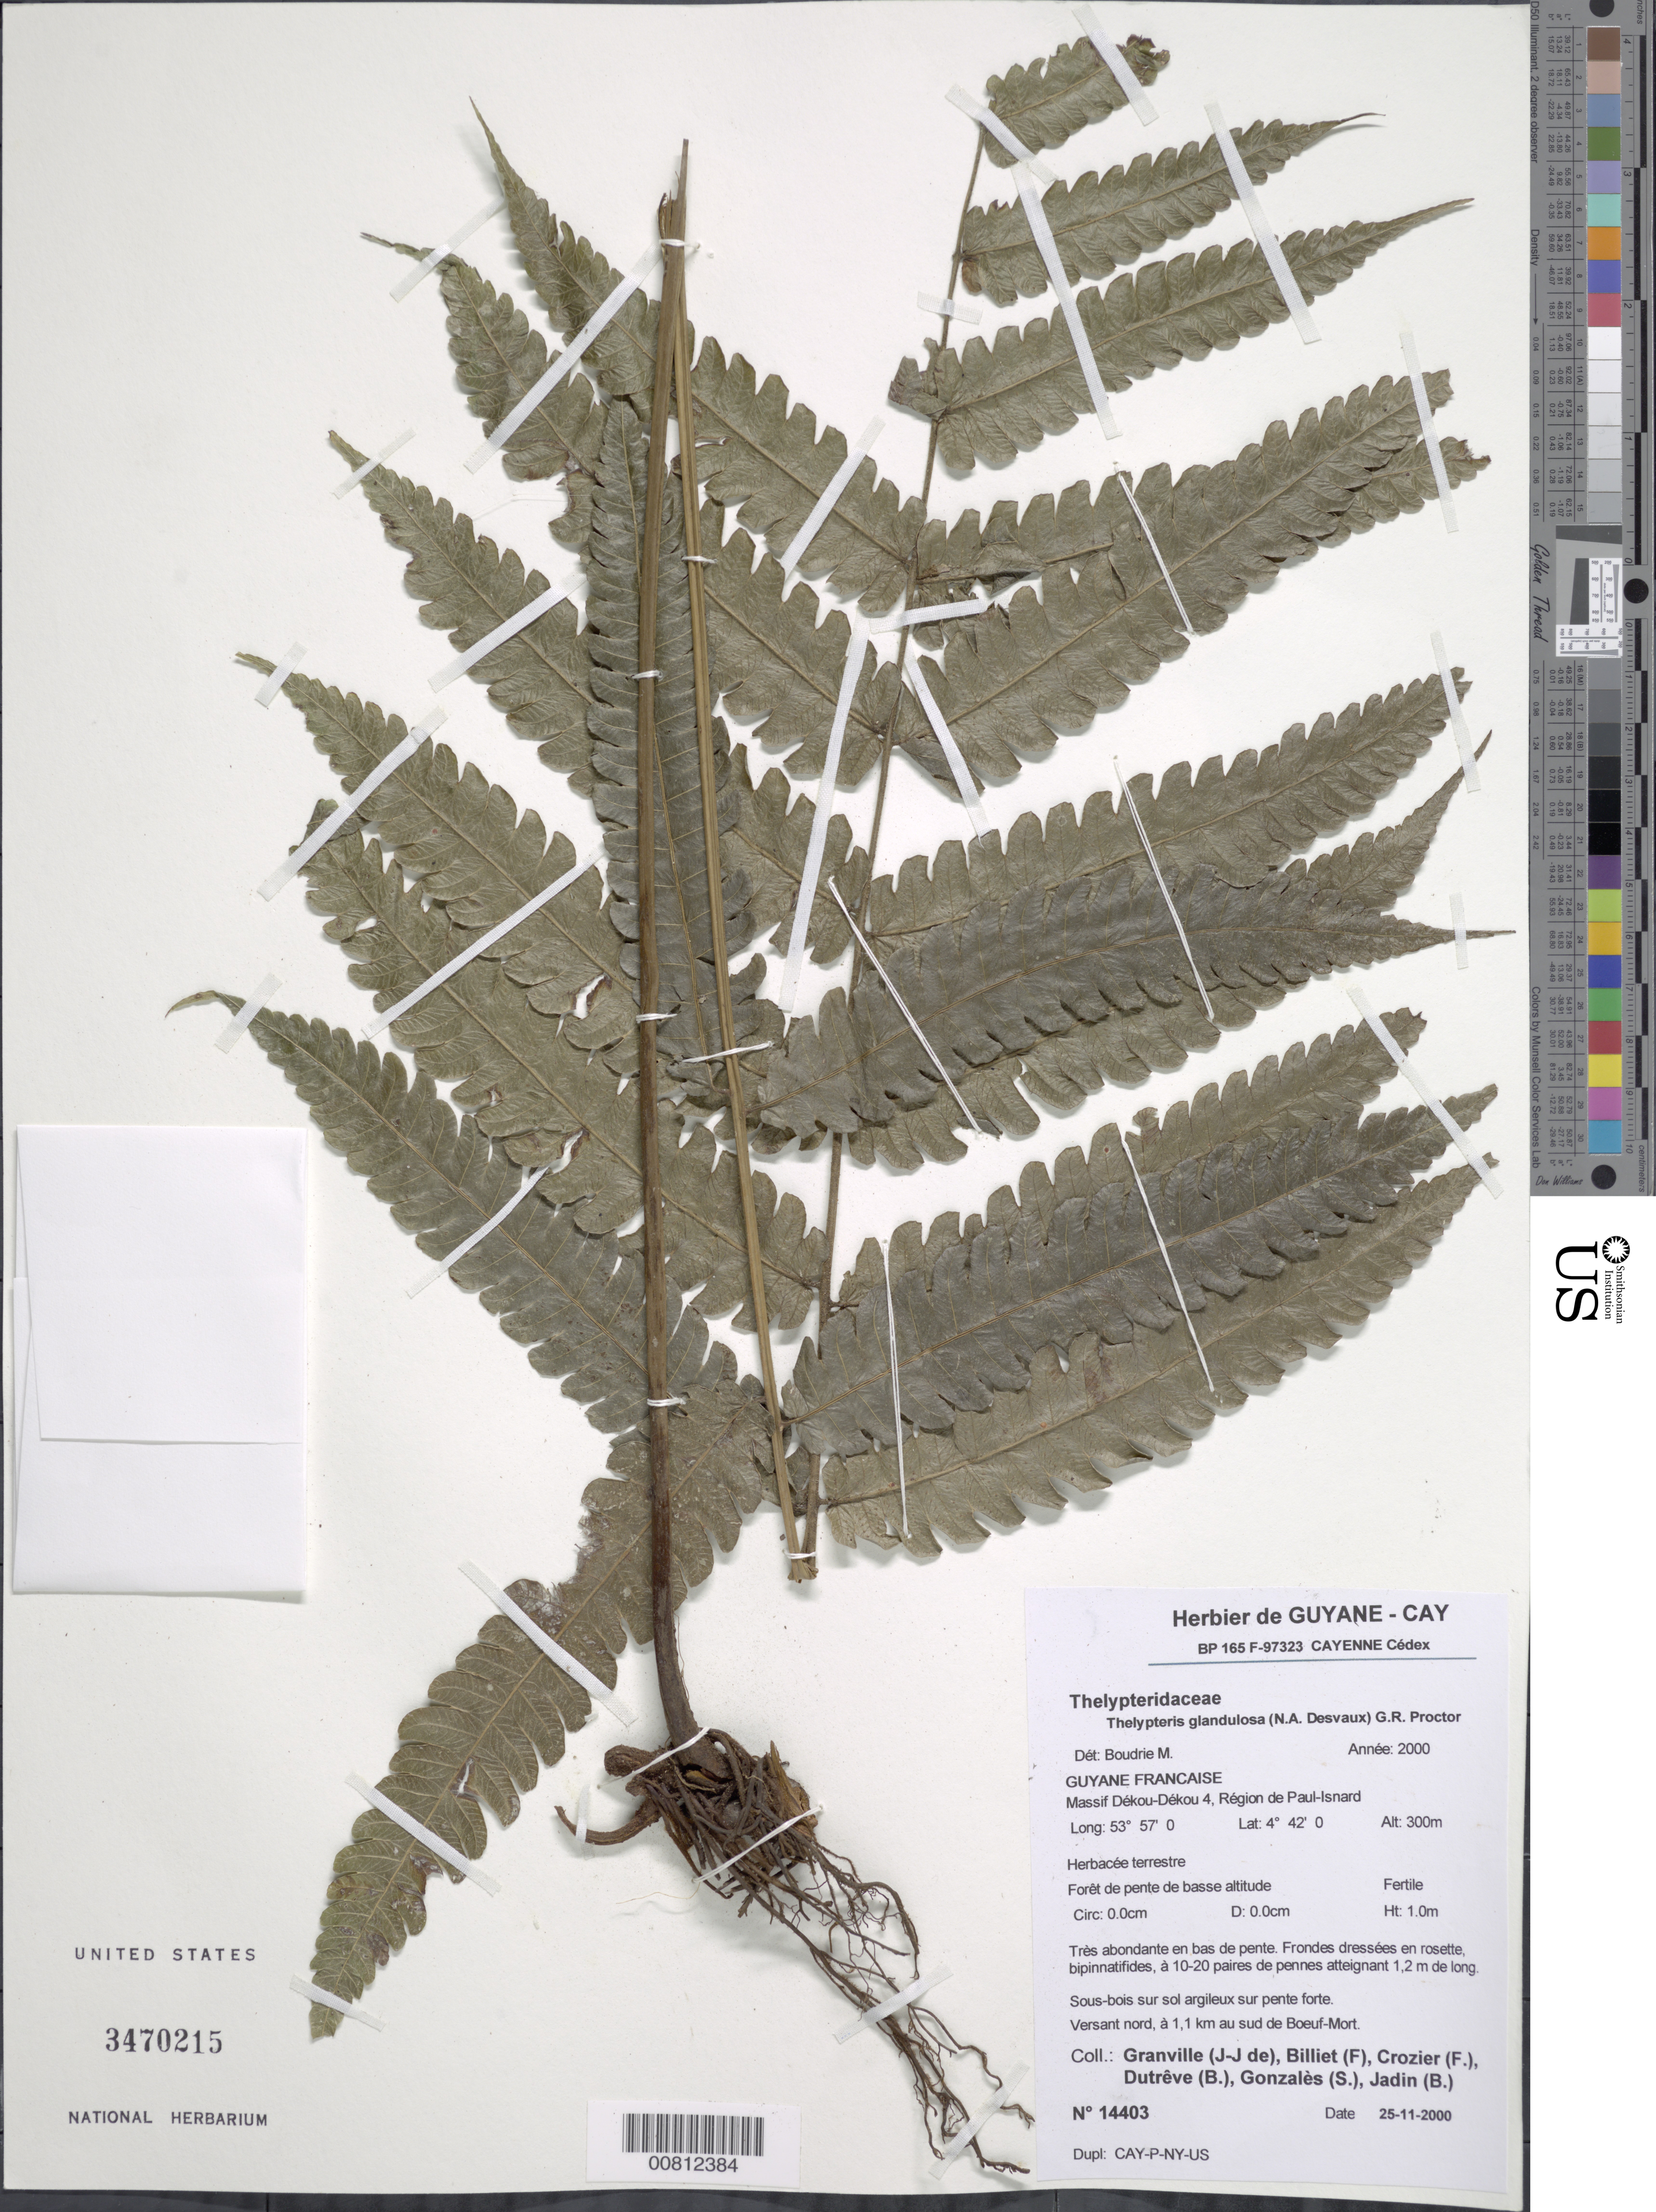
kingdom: Plantae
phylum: Tracheophyta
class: Polypodiopsida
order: Polypodiales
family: Thelypteridaceae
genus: Steiropteris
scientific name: Steiropteris glandulosa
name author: (Hook. f.) Pic. Serm.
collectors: J.-J. de Granville, F. Billiet, F. Crozier, B. Dutrêve, S. Gonzales & B. Jadin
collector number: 14403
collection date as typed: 25-Nov-00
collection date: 2000-11-25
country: French Guiana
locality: Massif Dékou-Dékou 4, région de Paul-Isnard; 1.1 km au sud de Boeuf-Mort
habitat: Forêt de pente de basse altitude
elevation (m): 300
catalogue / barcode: US 3470215